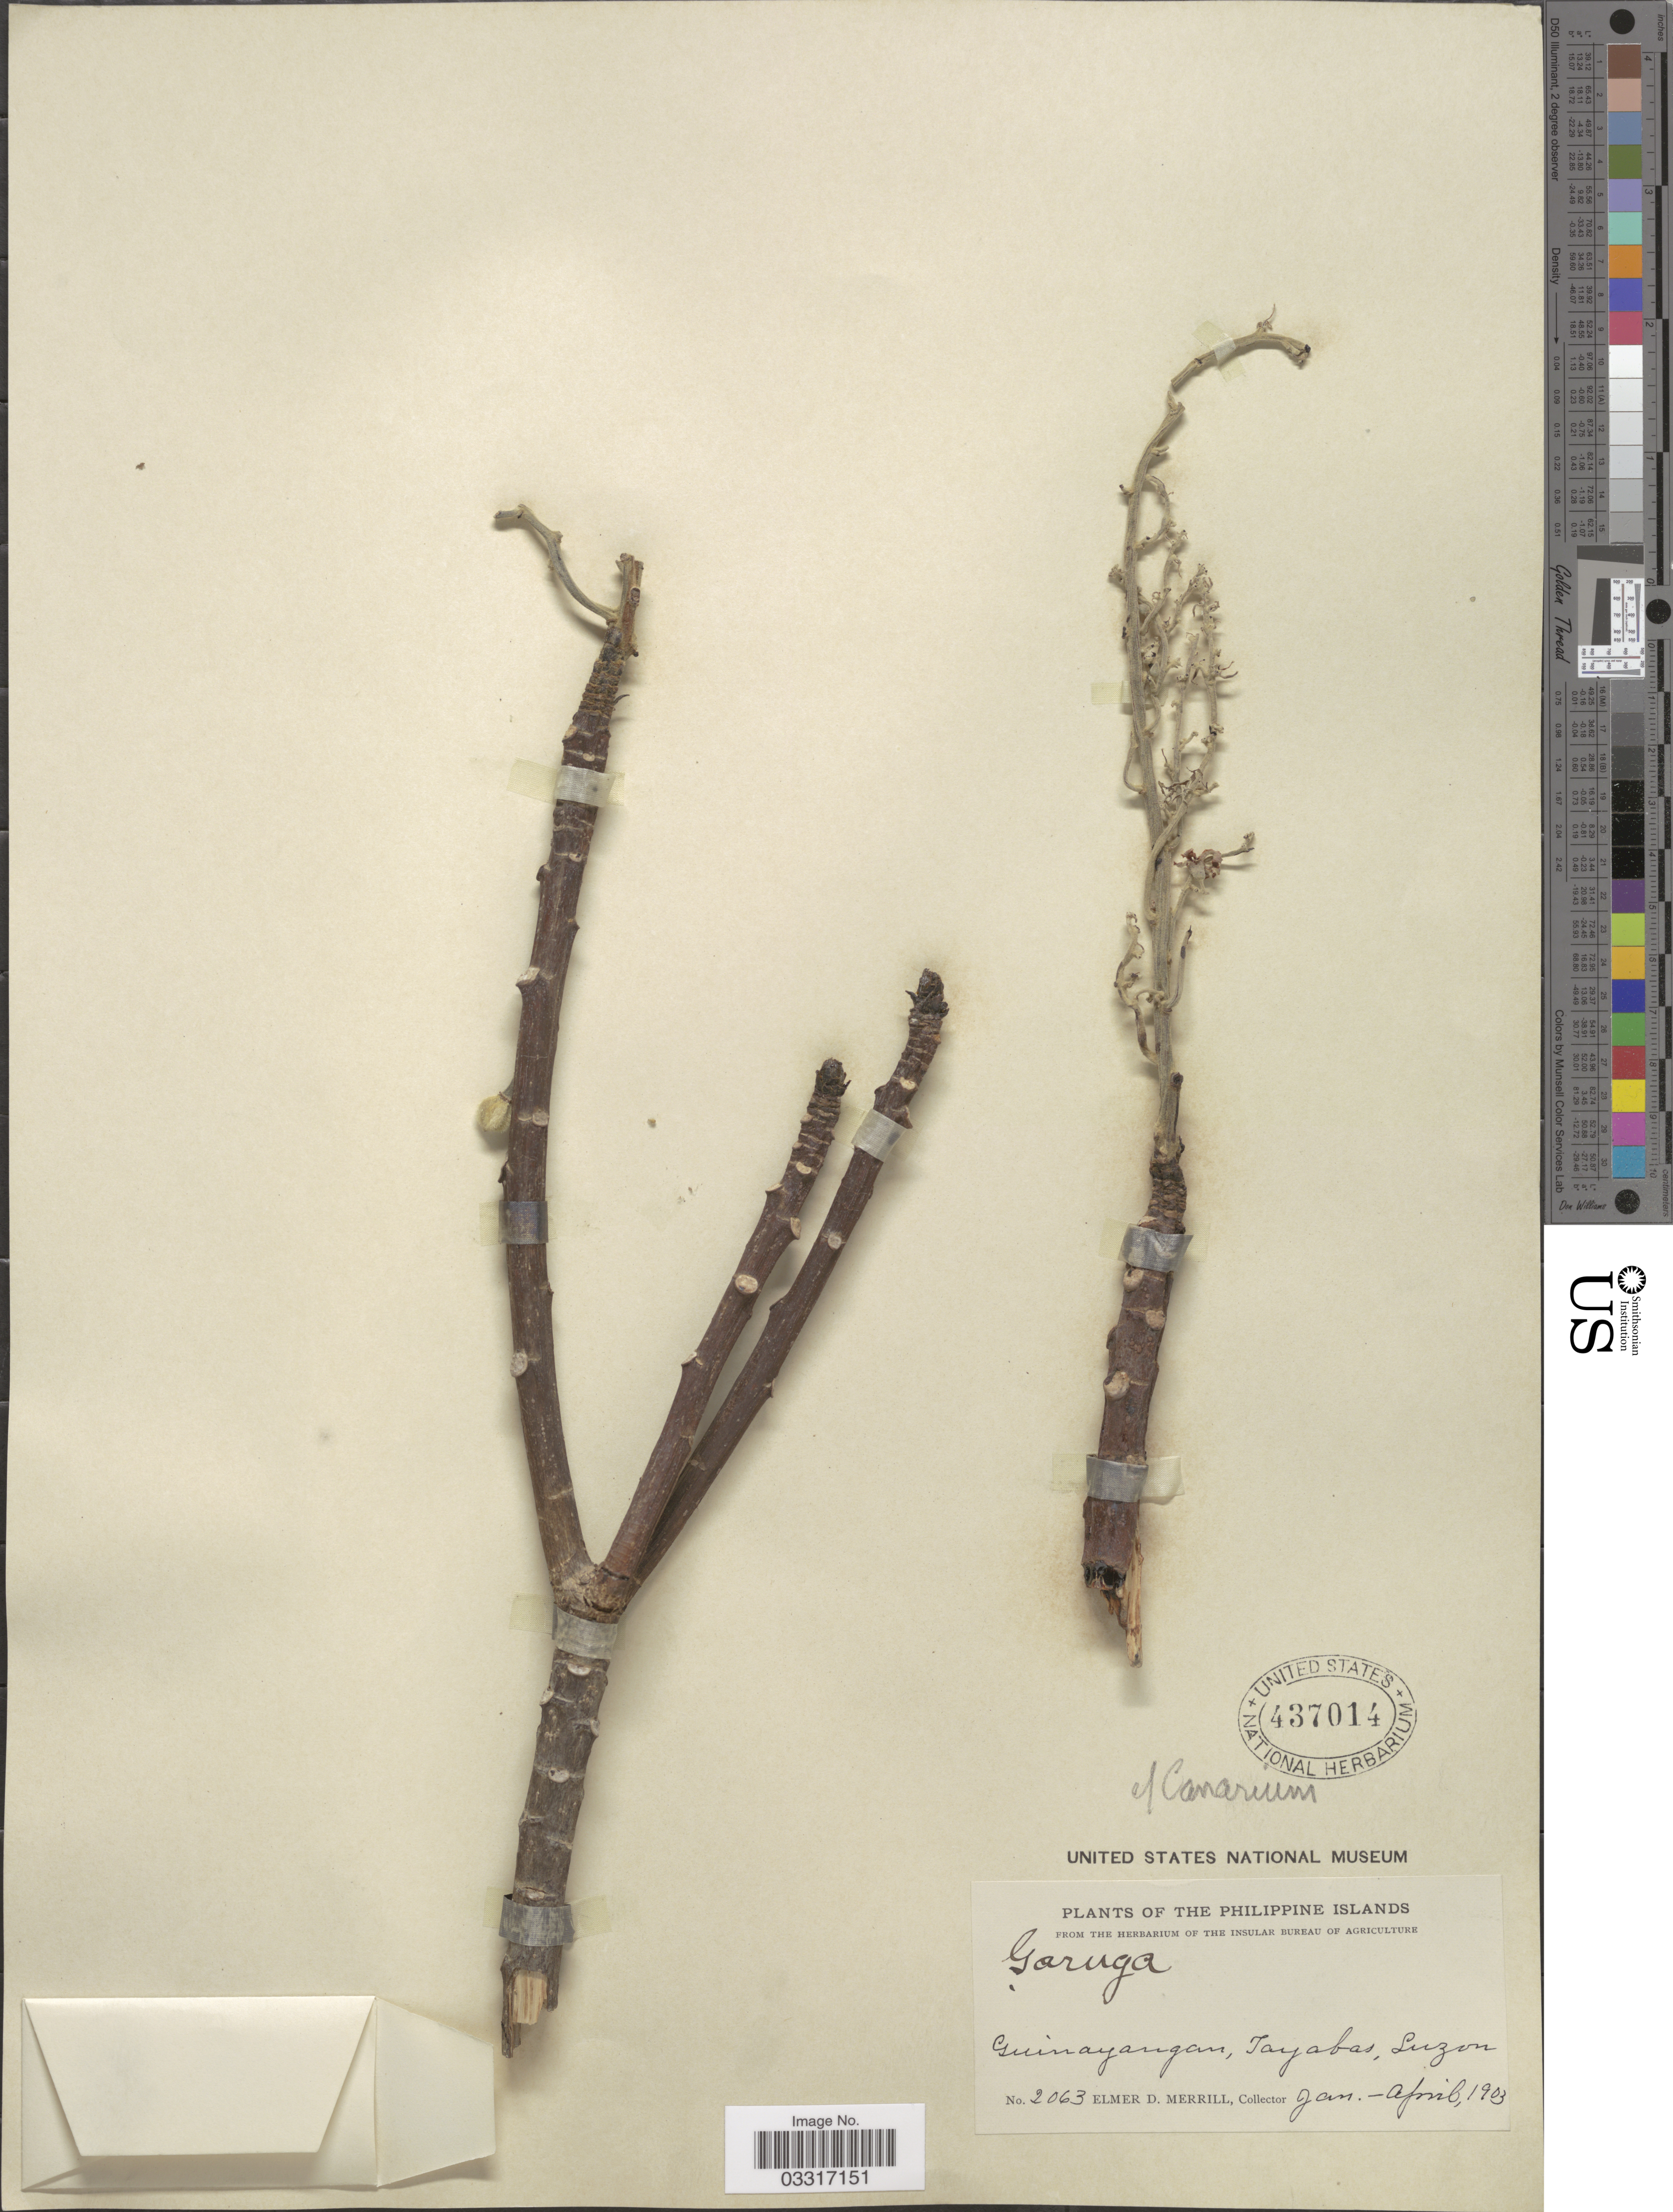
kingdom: Plantae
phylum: Tracheophyta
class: Magnoliopsida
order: Sapindales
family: Burseraceae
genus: Garuga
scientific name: Garuga sp.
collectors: E. D. Merrill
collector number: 2063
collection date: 1903-01/1903-04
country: Philippines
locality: The Philippine Islands. Guinayangan, Tayabas, Luzon.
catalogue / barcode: US 437014